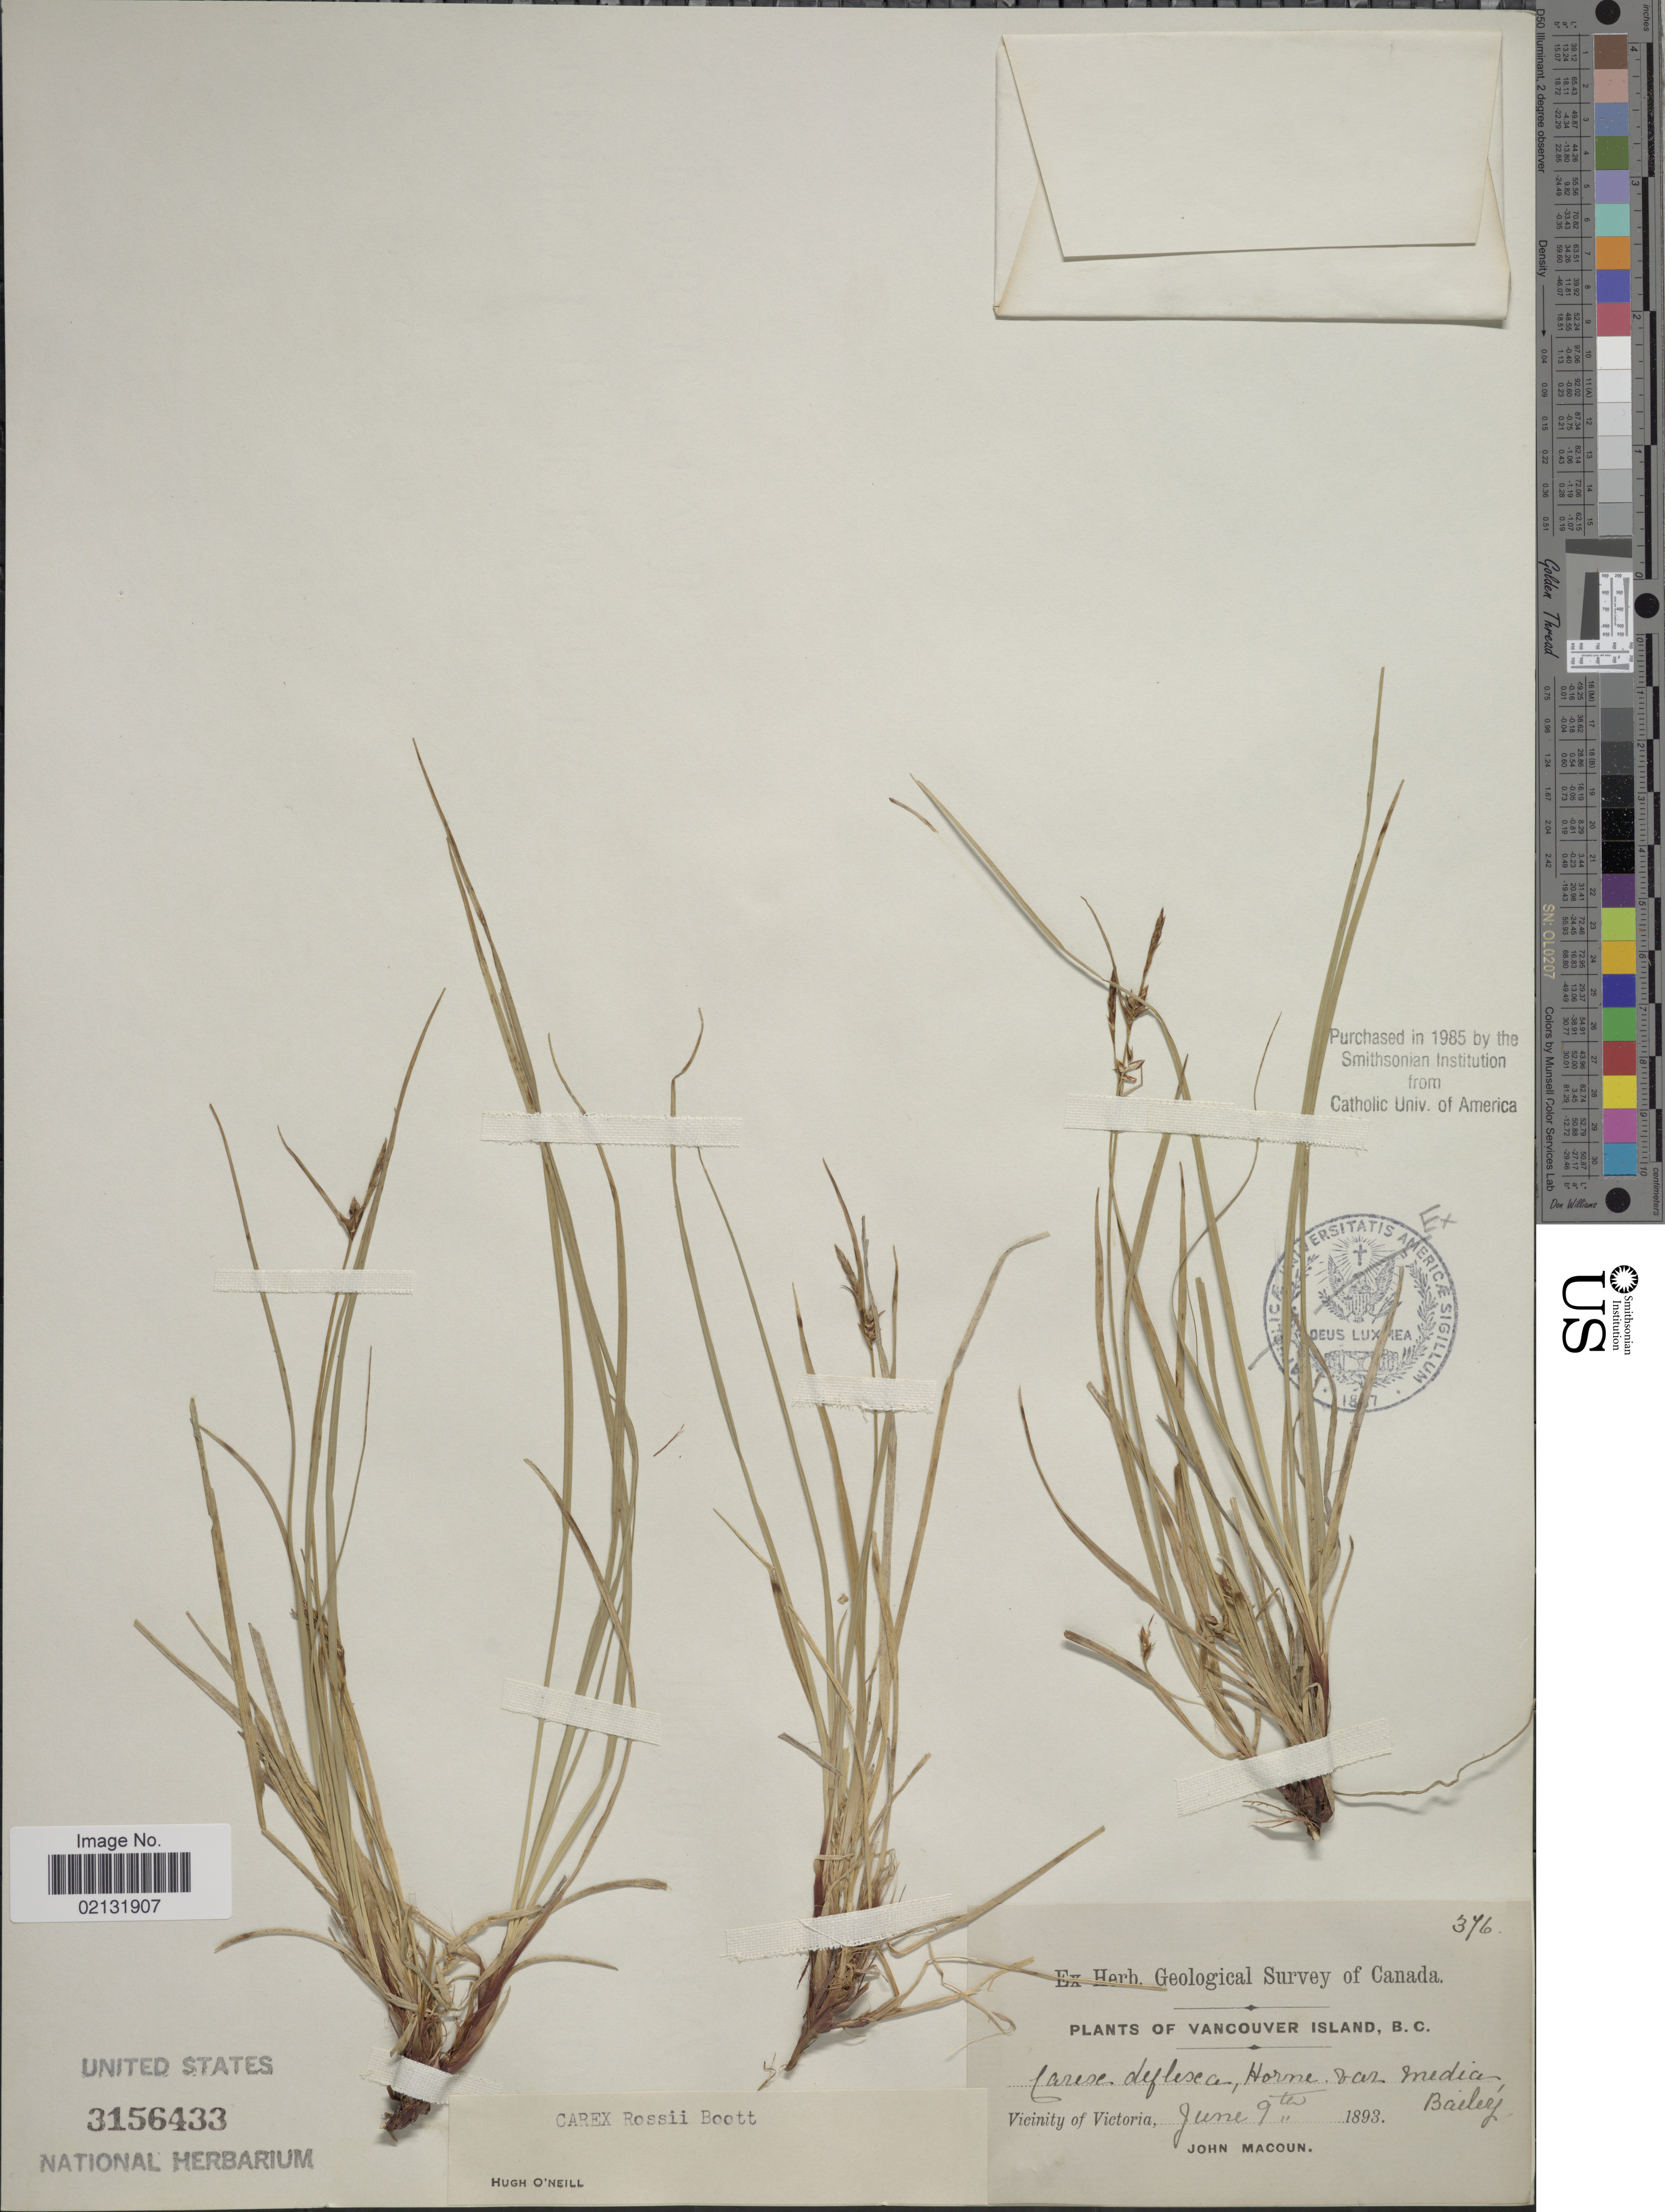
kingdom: Plantae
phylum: Tracheophyta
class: Liliopsida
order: Poales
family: Cyperaceae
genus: Carex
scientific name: Carex rossii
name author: Boott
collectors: J. Macoun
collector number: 376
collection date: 1893-06-09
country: Canada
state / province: British Columbia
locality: Vancouver Island, B.C. Vicinity of Victoria.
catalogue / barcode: US 3156433